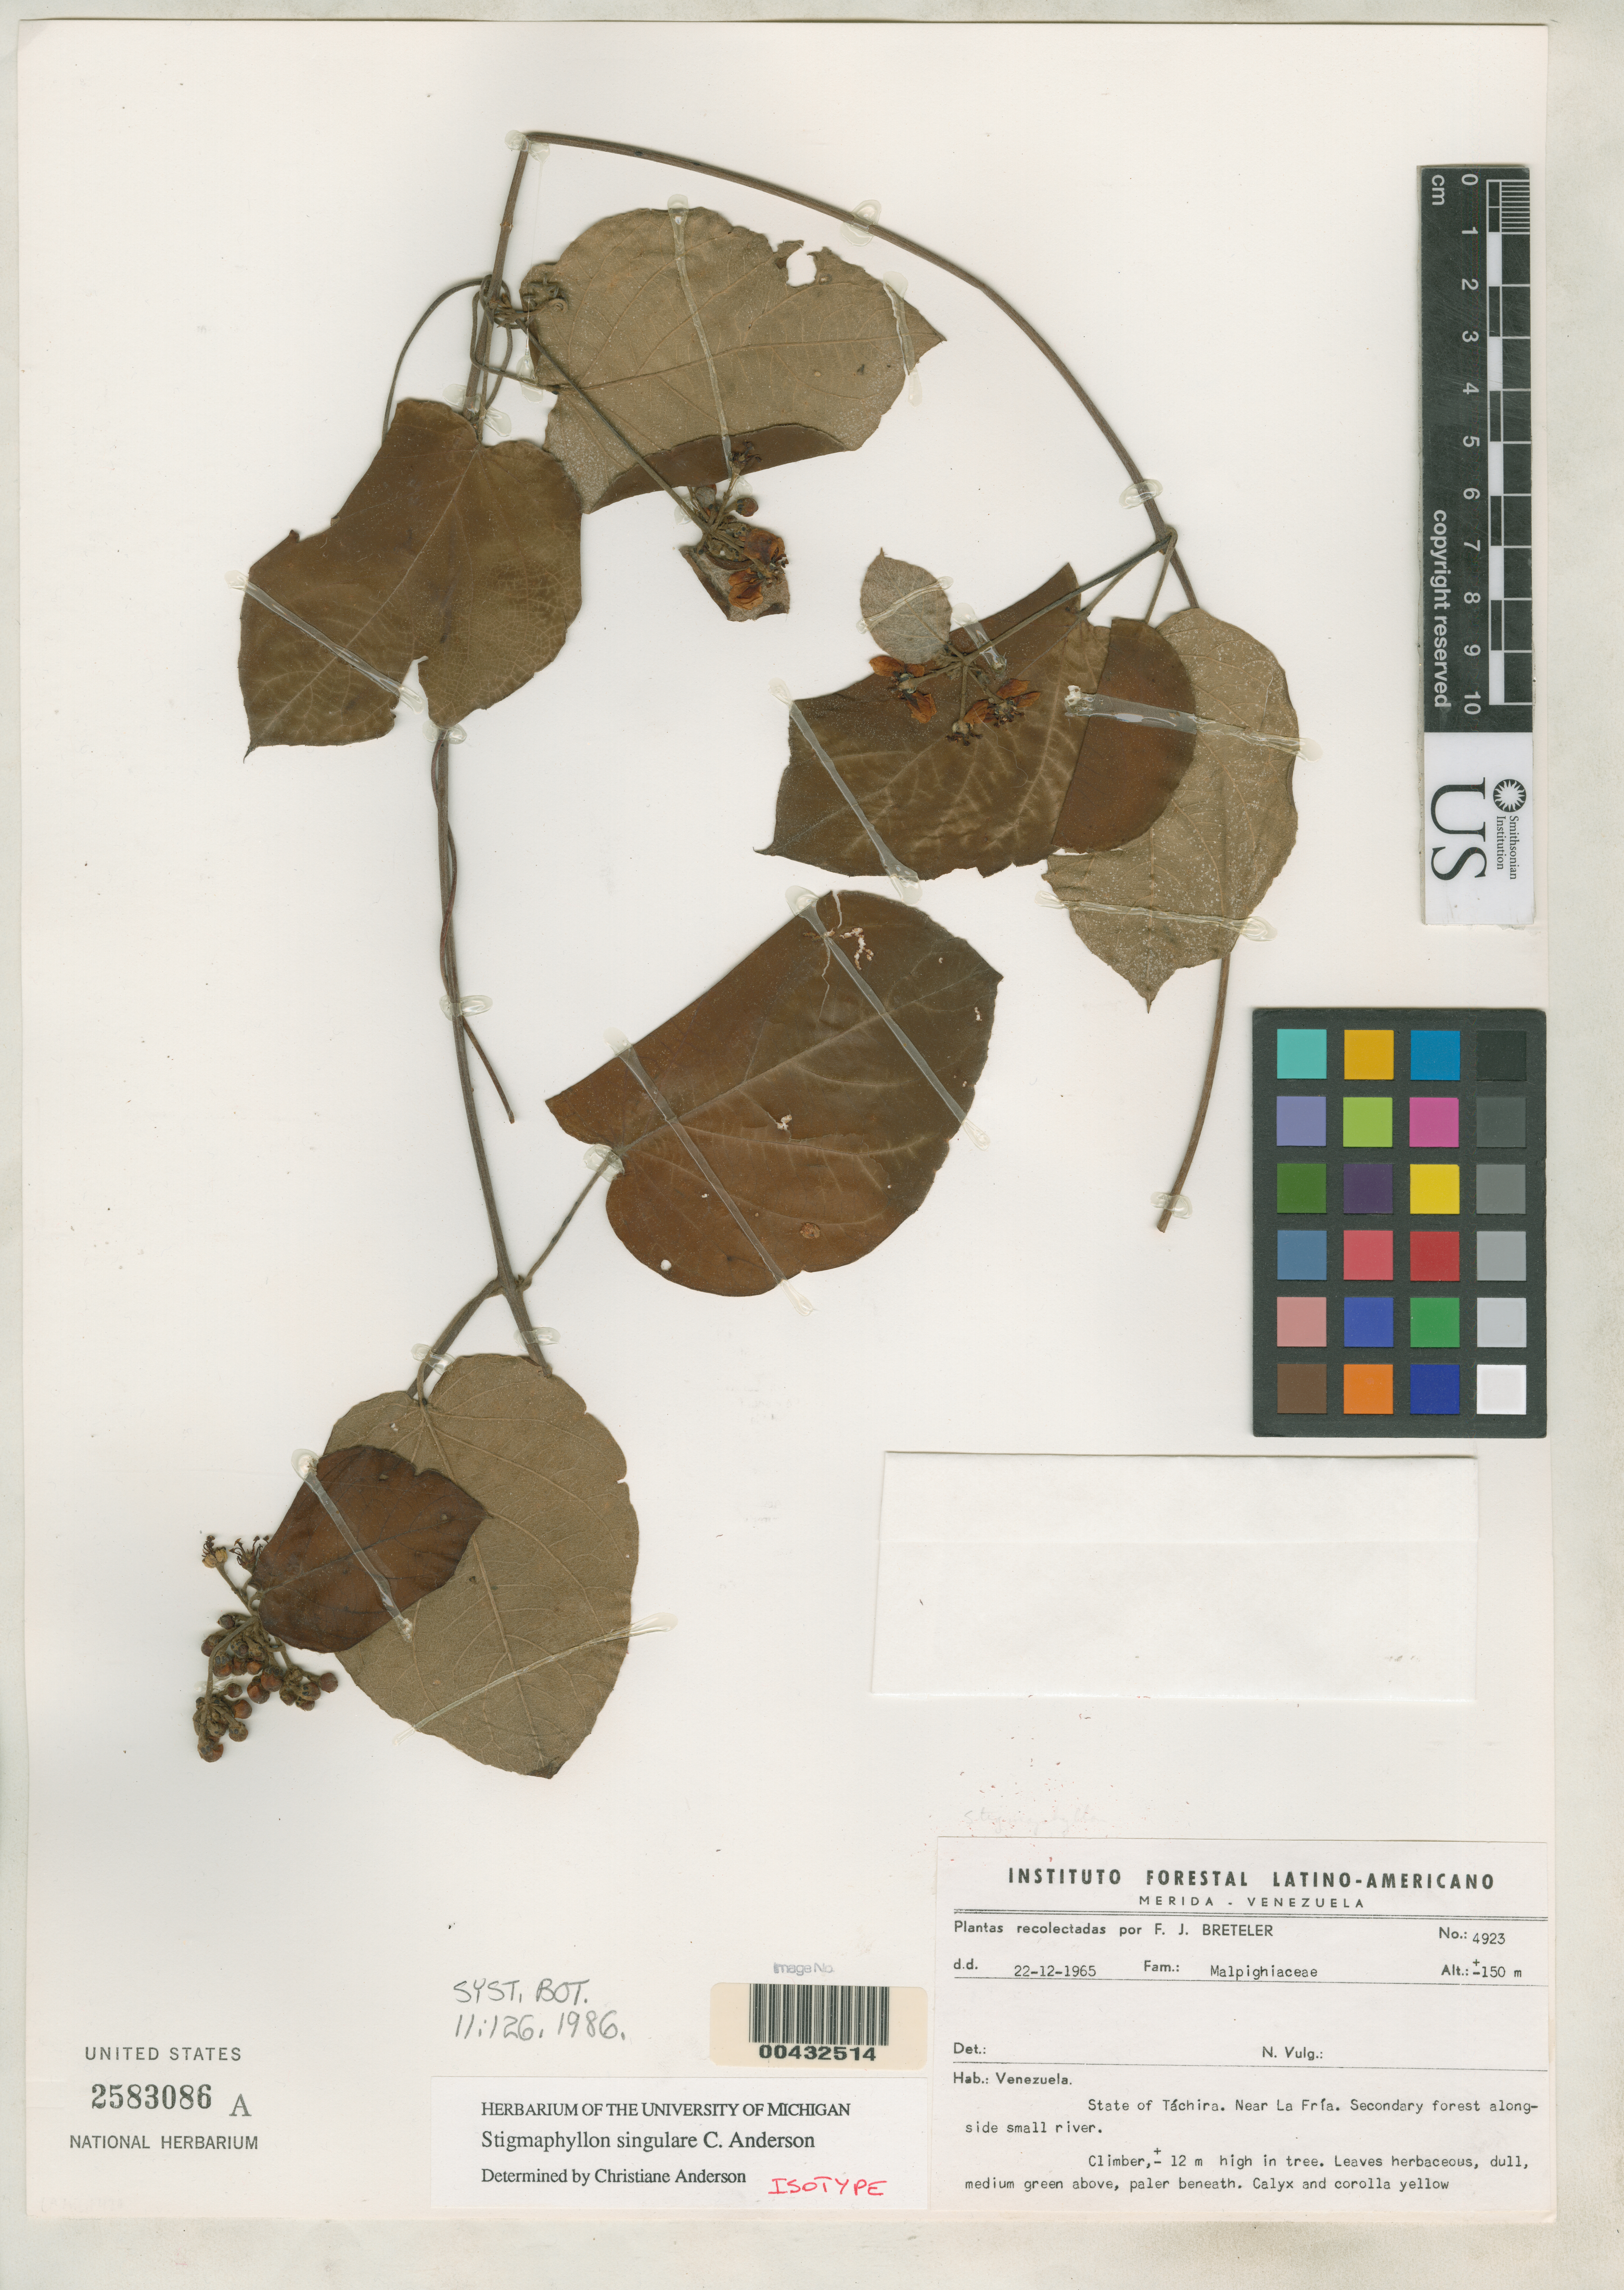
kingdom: Plantae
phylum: Tracheophyta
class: Magnoliopsida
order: Malpighiales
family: Malpighiaceae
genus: Stigmaphyllon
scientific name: Stigmaphyllon singulare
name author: C.E. Anderson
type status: Isotype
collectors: F. J. Breteler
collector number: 4923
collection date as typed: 22 Dec 1965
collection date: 1965-12-22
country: Venezuela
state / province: Tachira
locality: Near La Fria.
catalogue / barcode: US 2583086A